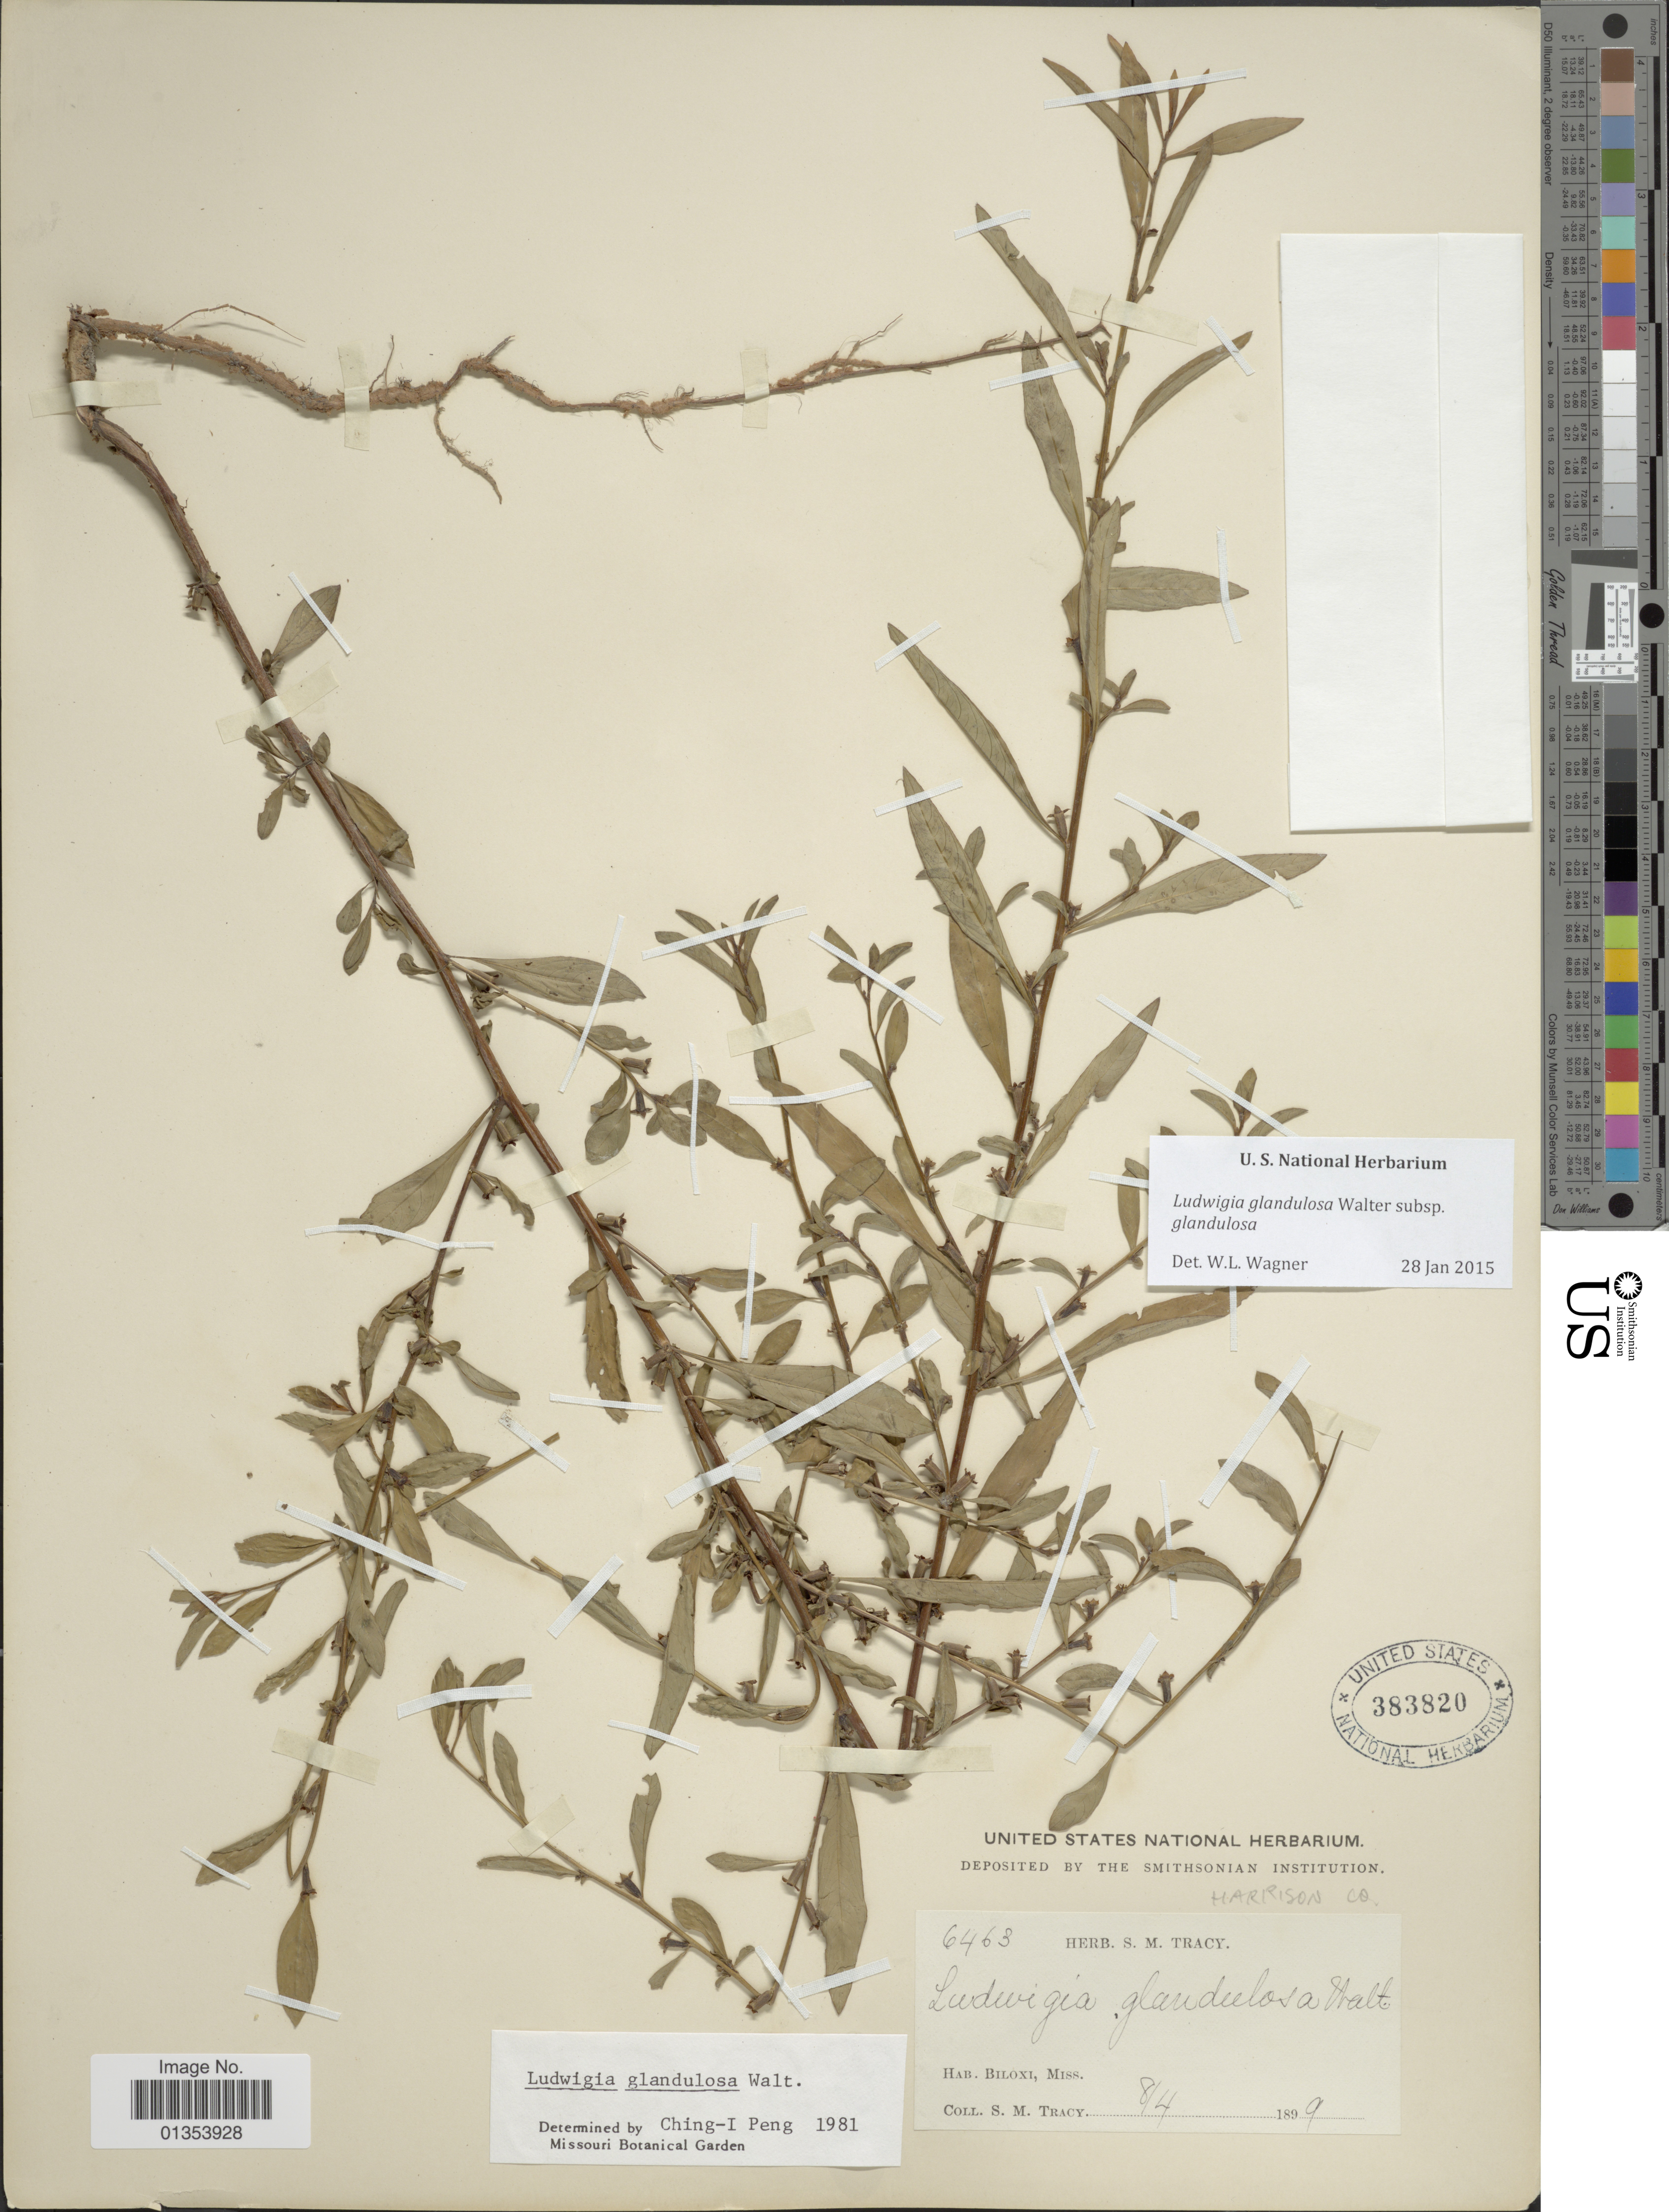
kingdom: Plantae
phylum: Tracheophyta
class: Magnoliopsida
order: Myrtales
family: Onagraceae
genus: Ludwigia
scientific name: Ludwigia glandulosa subsp. glandulosa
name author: Walter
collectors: S. M. Tracy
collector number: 6463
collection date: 1899-04-08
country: United States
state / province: Mississippi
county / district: Harrison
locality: Biloxi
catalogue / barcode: US 383820